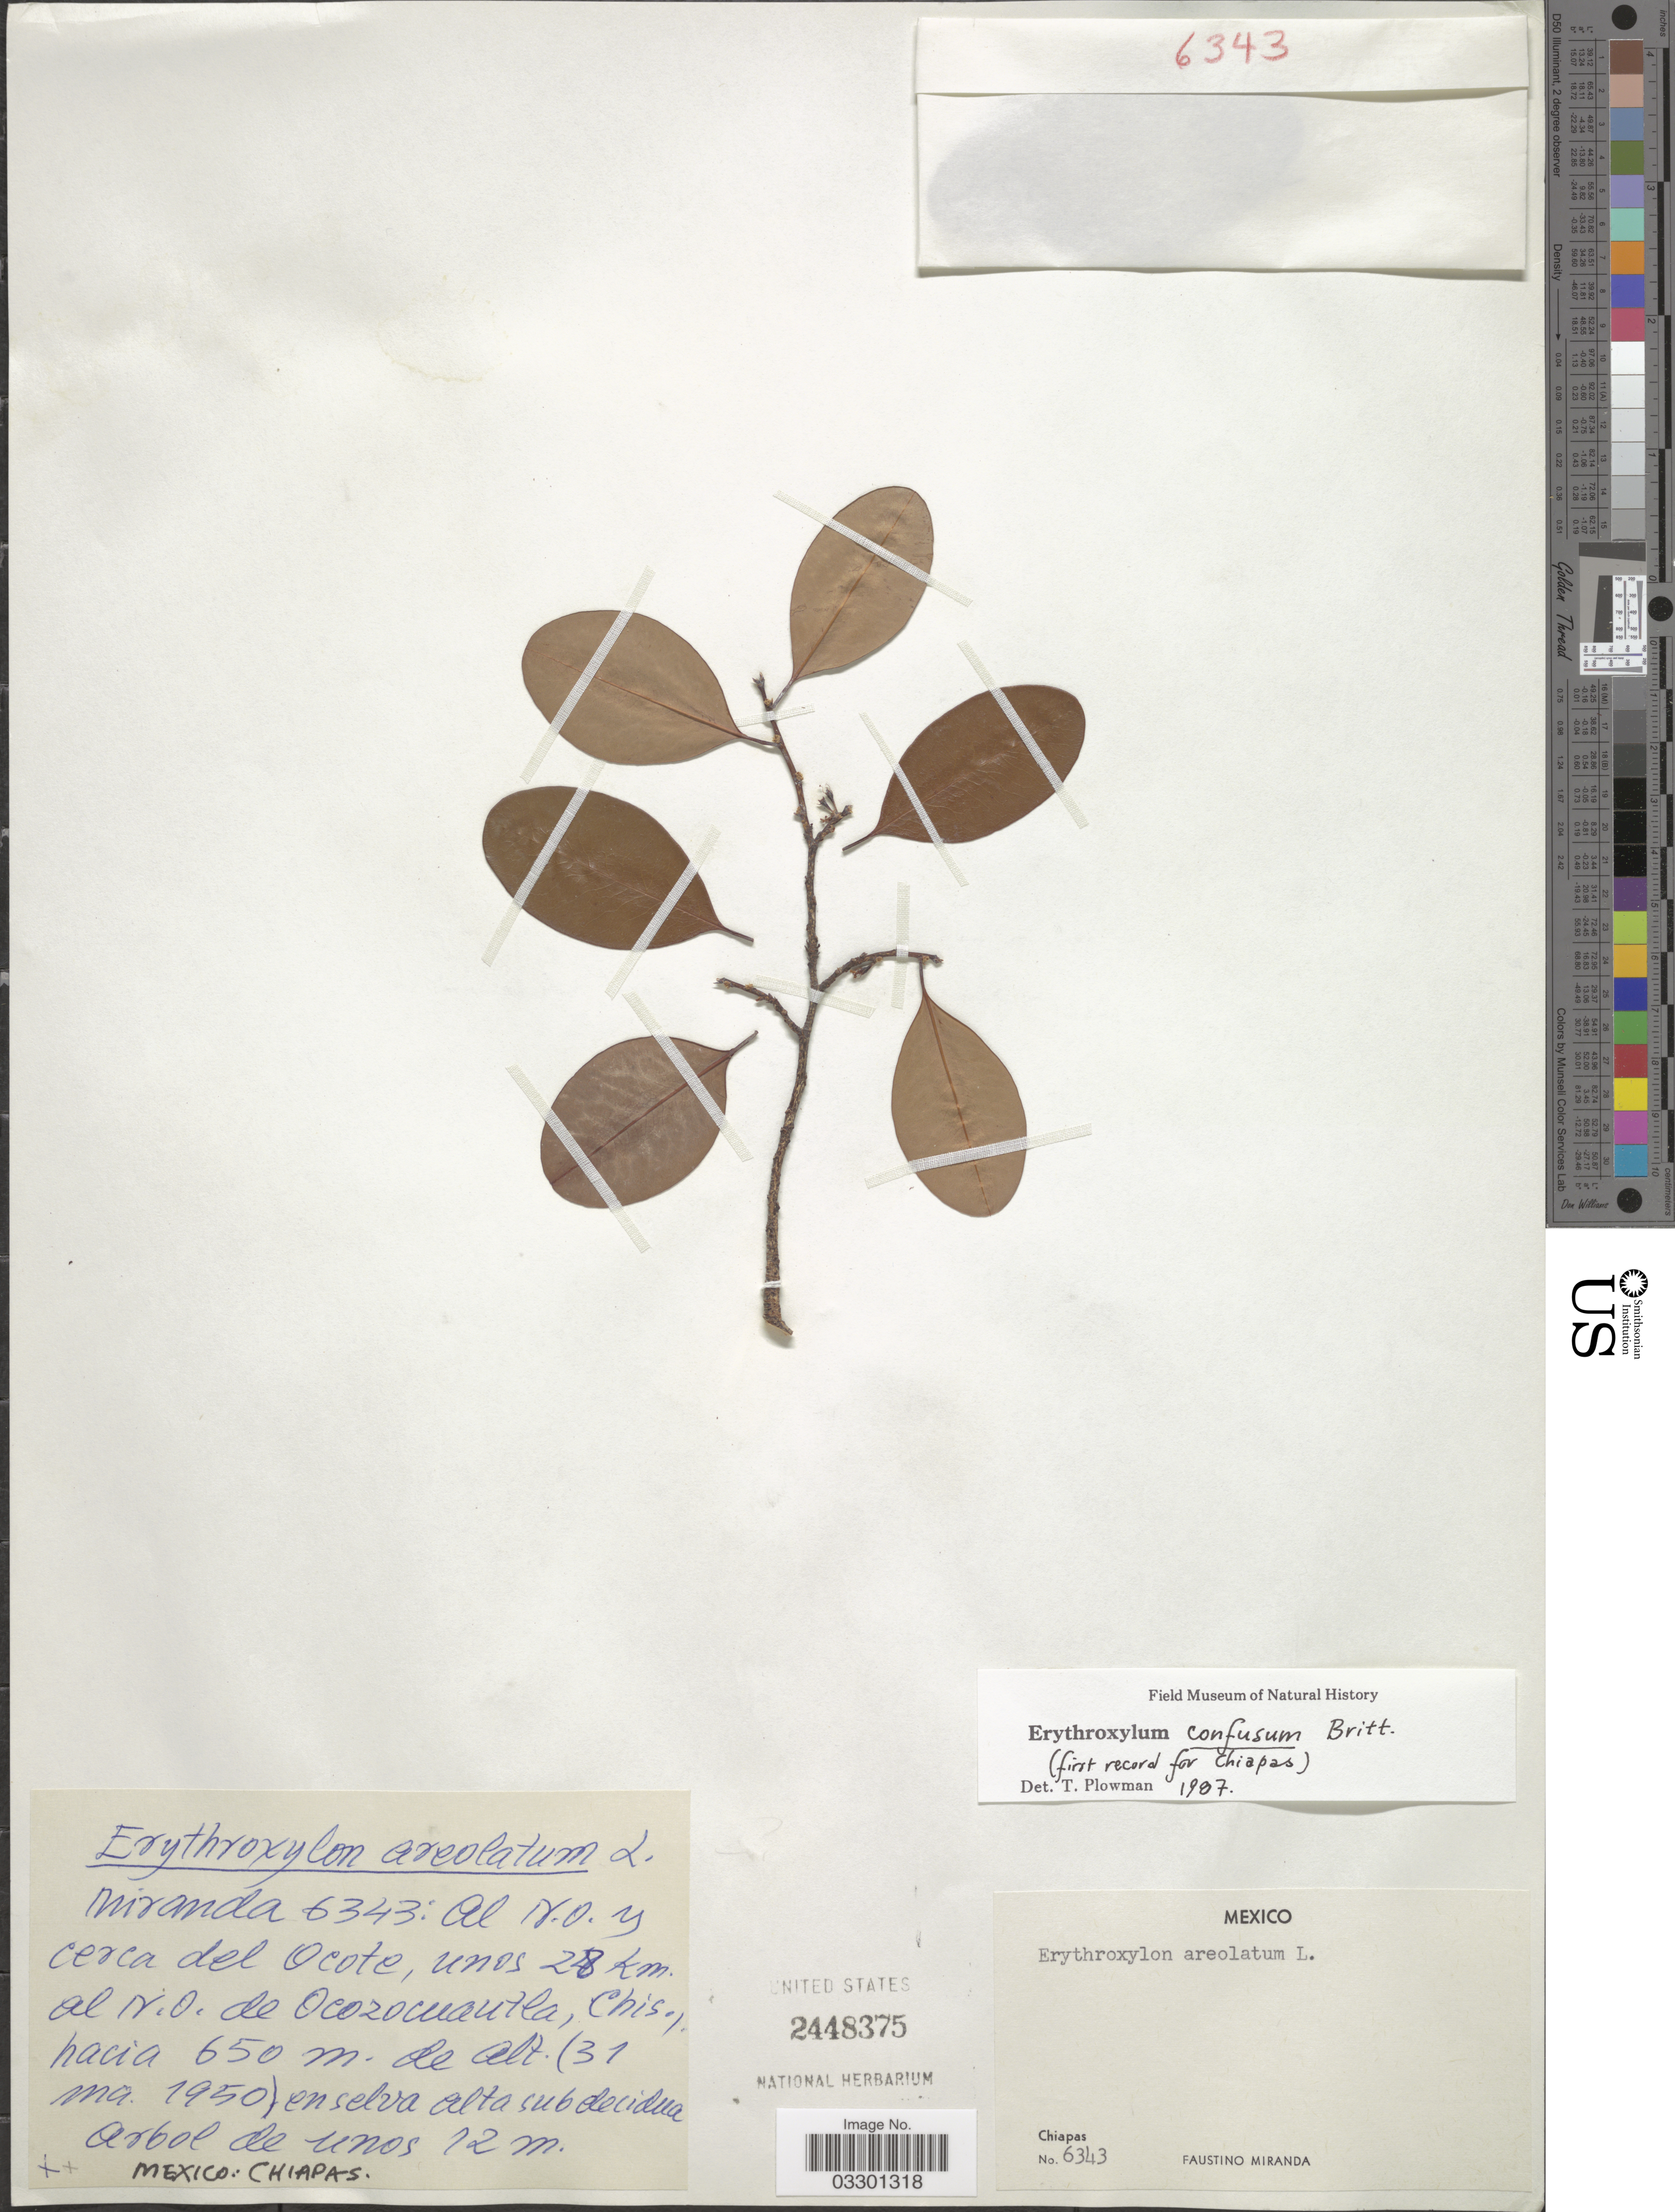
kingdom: Plantae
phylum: Tracheophyta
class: Magnoliopsida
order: Malpighiales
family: Erythroxylaceae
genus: Erythroxylum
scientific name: Erythroxylum confusum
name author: Britton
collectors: F. Miranda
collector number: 6343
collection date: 1950-05-31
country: Mexico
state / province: Chiapas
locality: Al N.O. y cerca del Ocote, unos 28 km. al N.O. de Ocozocuautla, Chishacia.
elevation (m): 650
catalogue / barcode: US 2448375